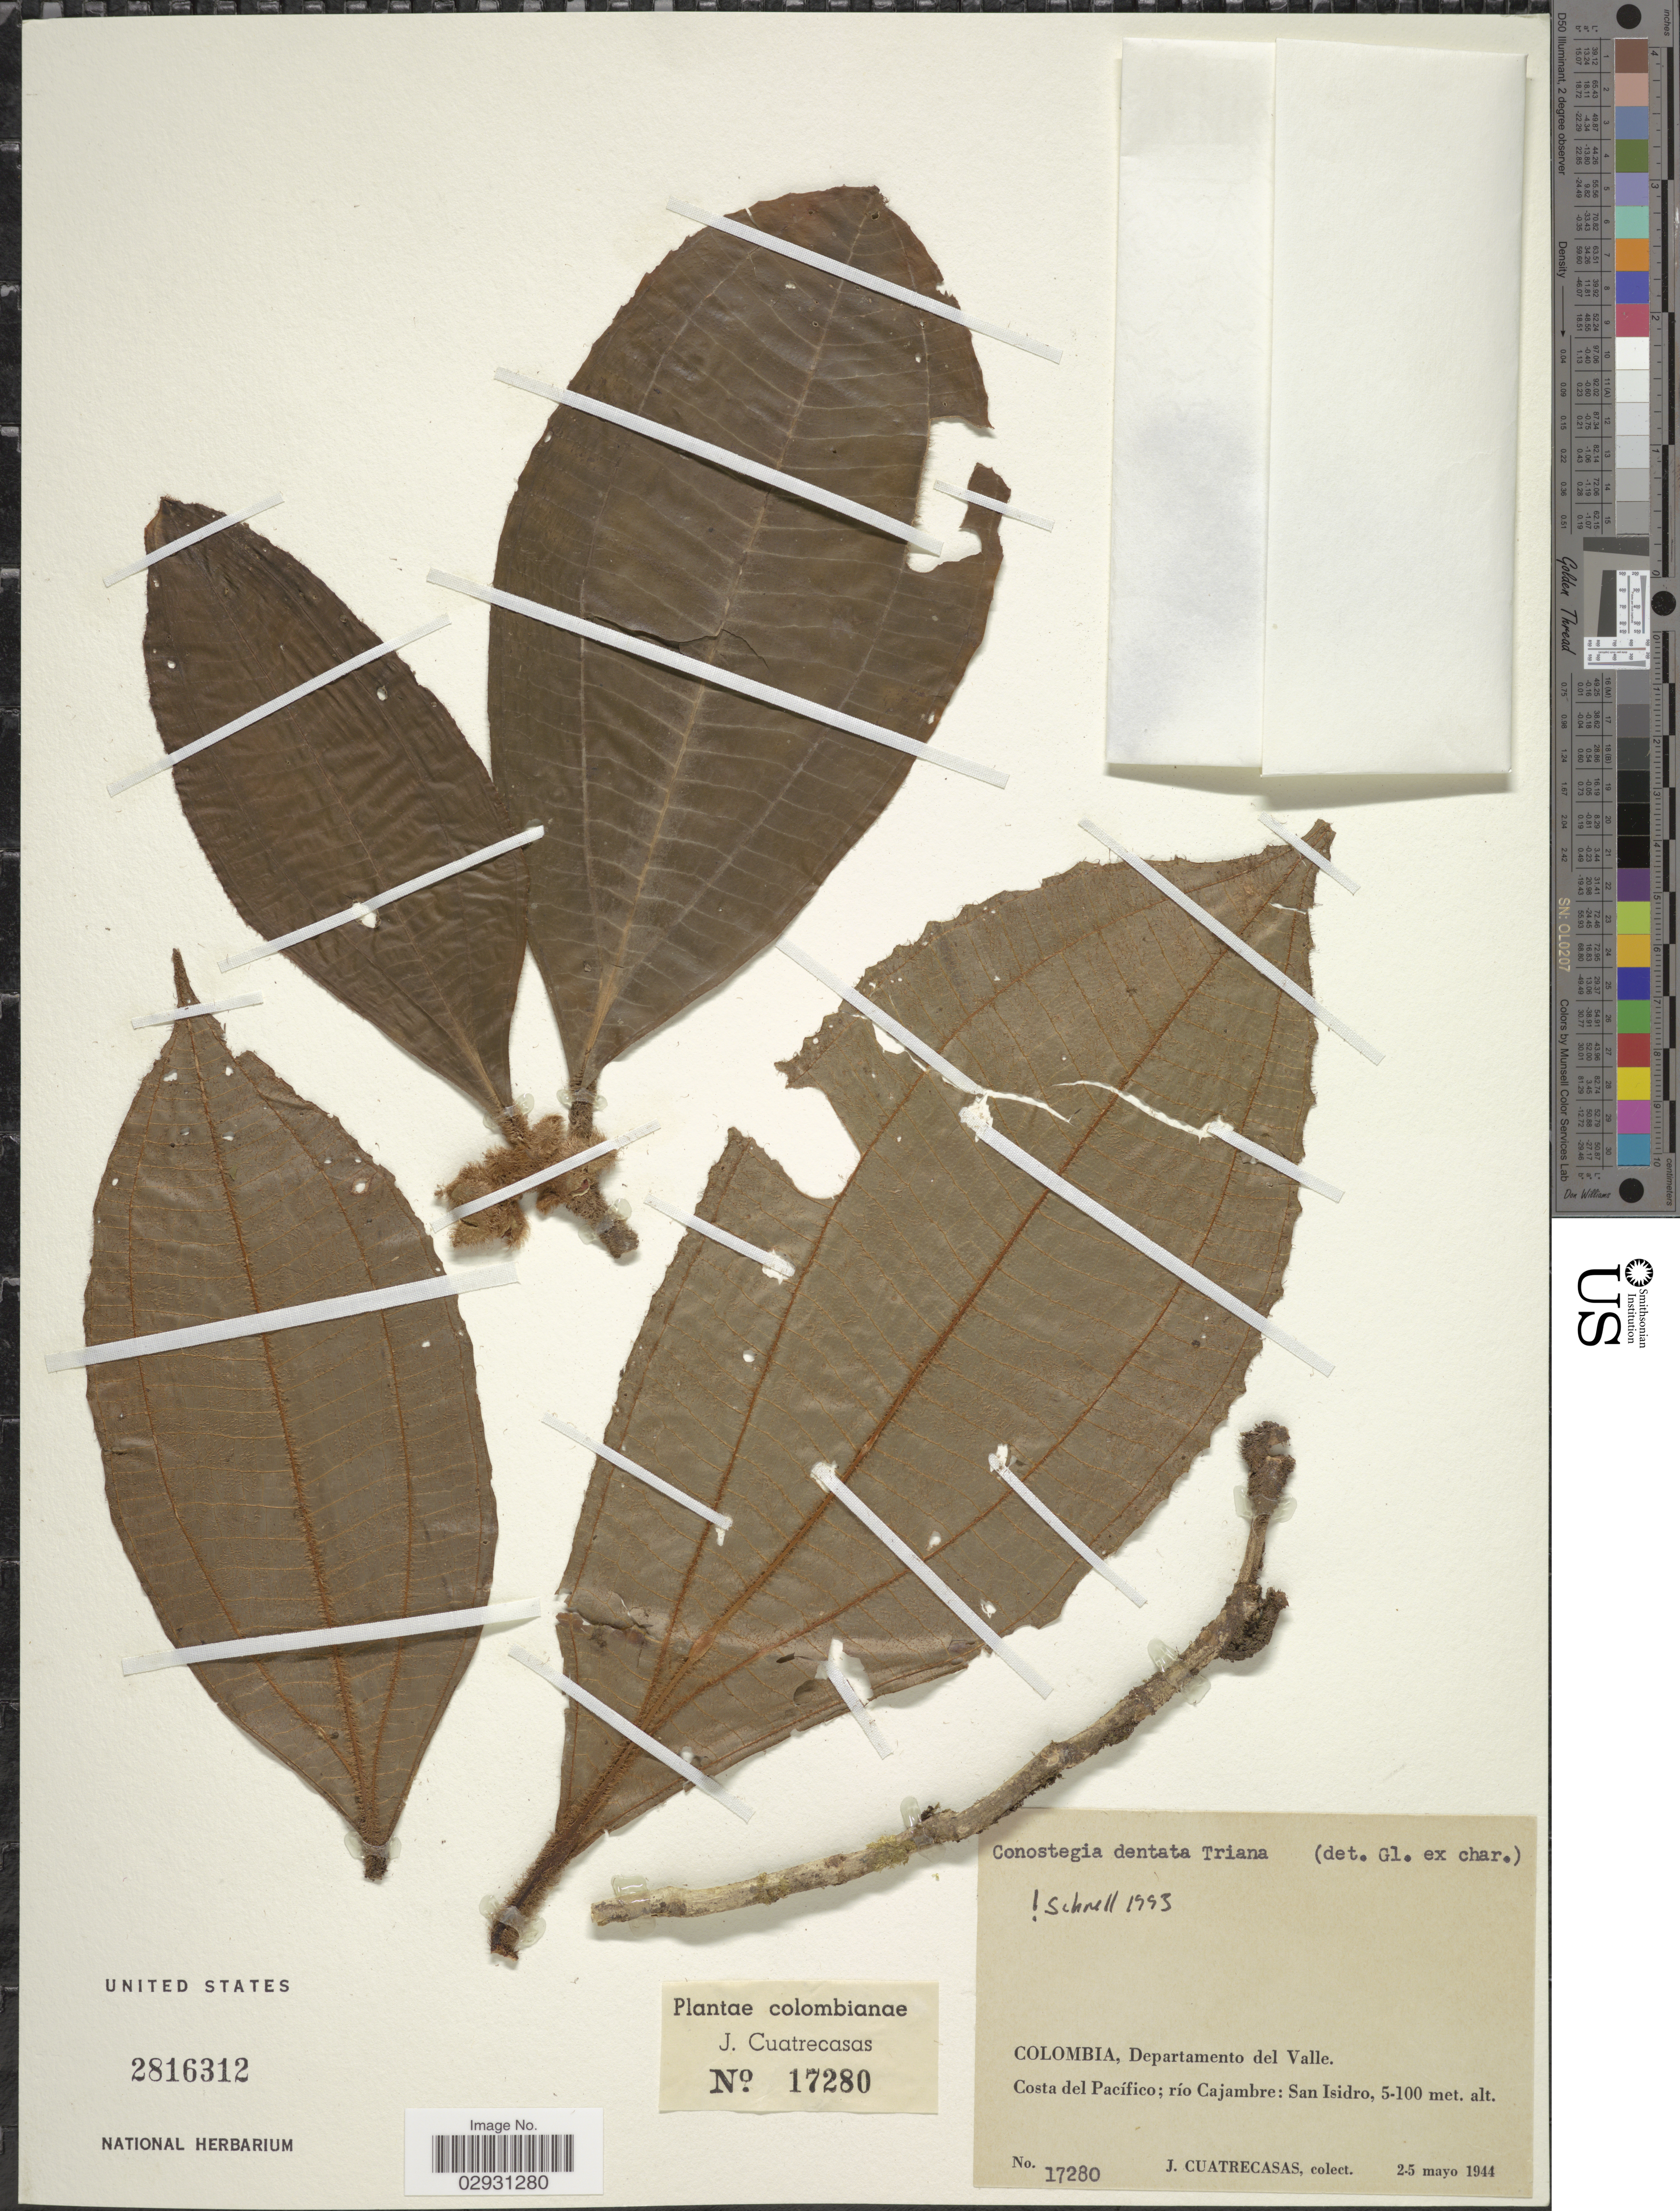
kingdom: Plantae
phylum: Tracheophyta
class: Magnoliopsida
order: Myrtales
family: Melastomataceae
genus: Conostegia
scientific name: Conostegia dentata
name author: Triana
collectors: J. Cuatrecasas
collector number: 17280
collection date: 1944-05-02/1944-05-05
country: Colombia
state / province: Valle del Cauca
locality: Departamento del Valle. Costa del Pacífico; río Cajambre: San Isidro.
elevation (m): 5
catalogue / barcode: US 2816312